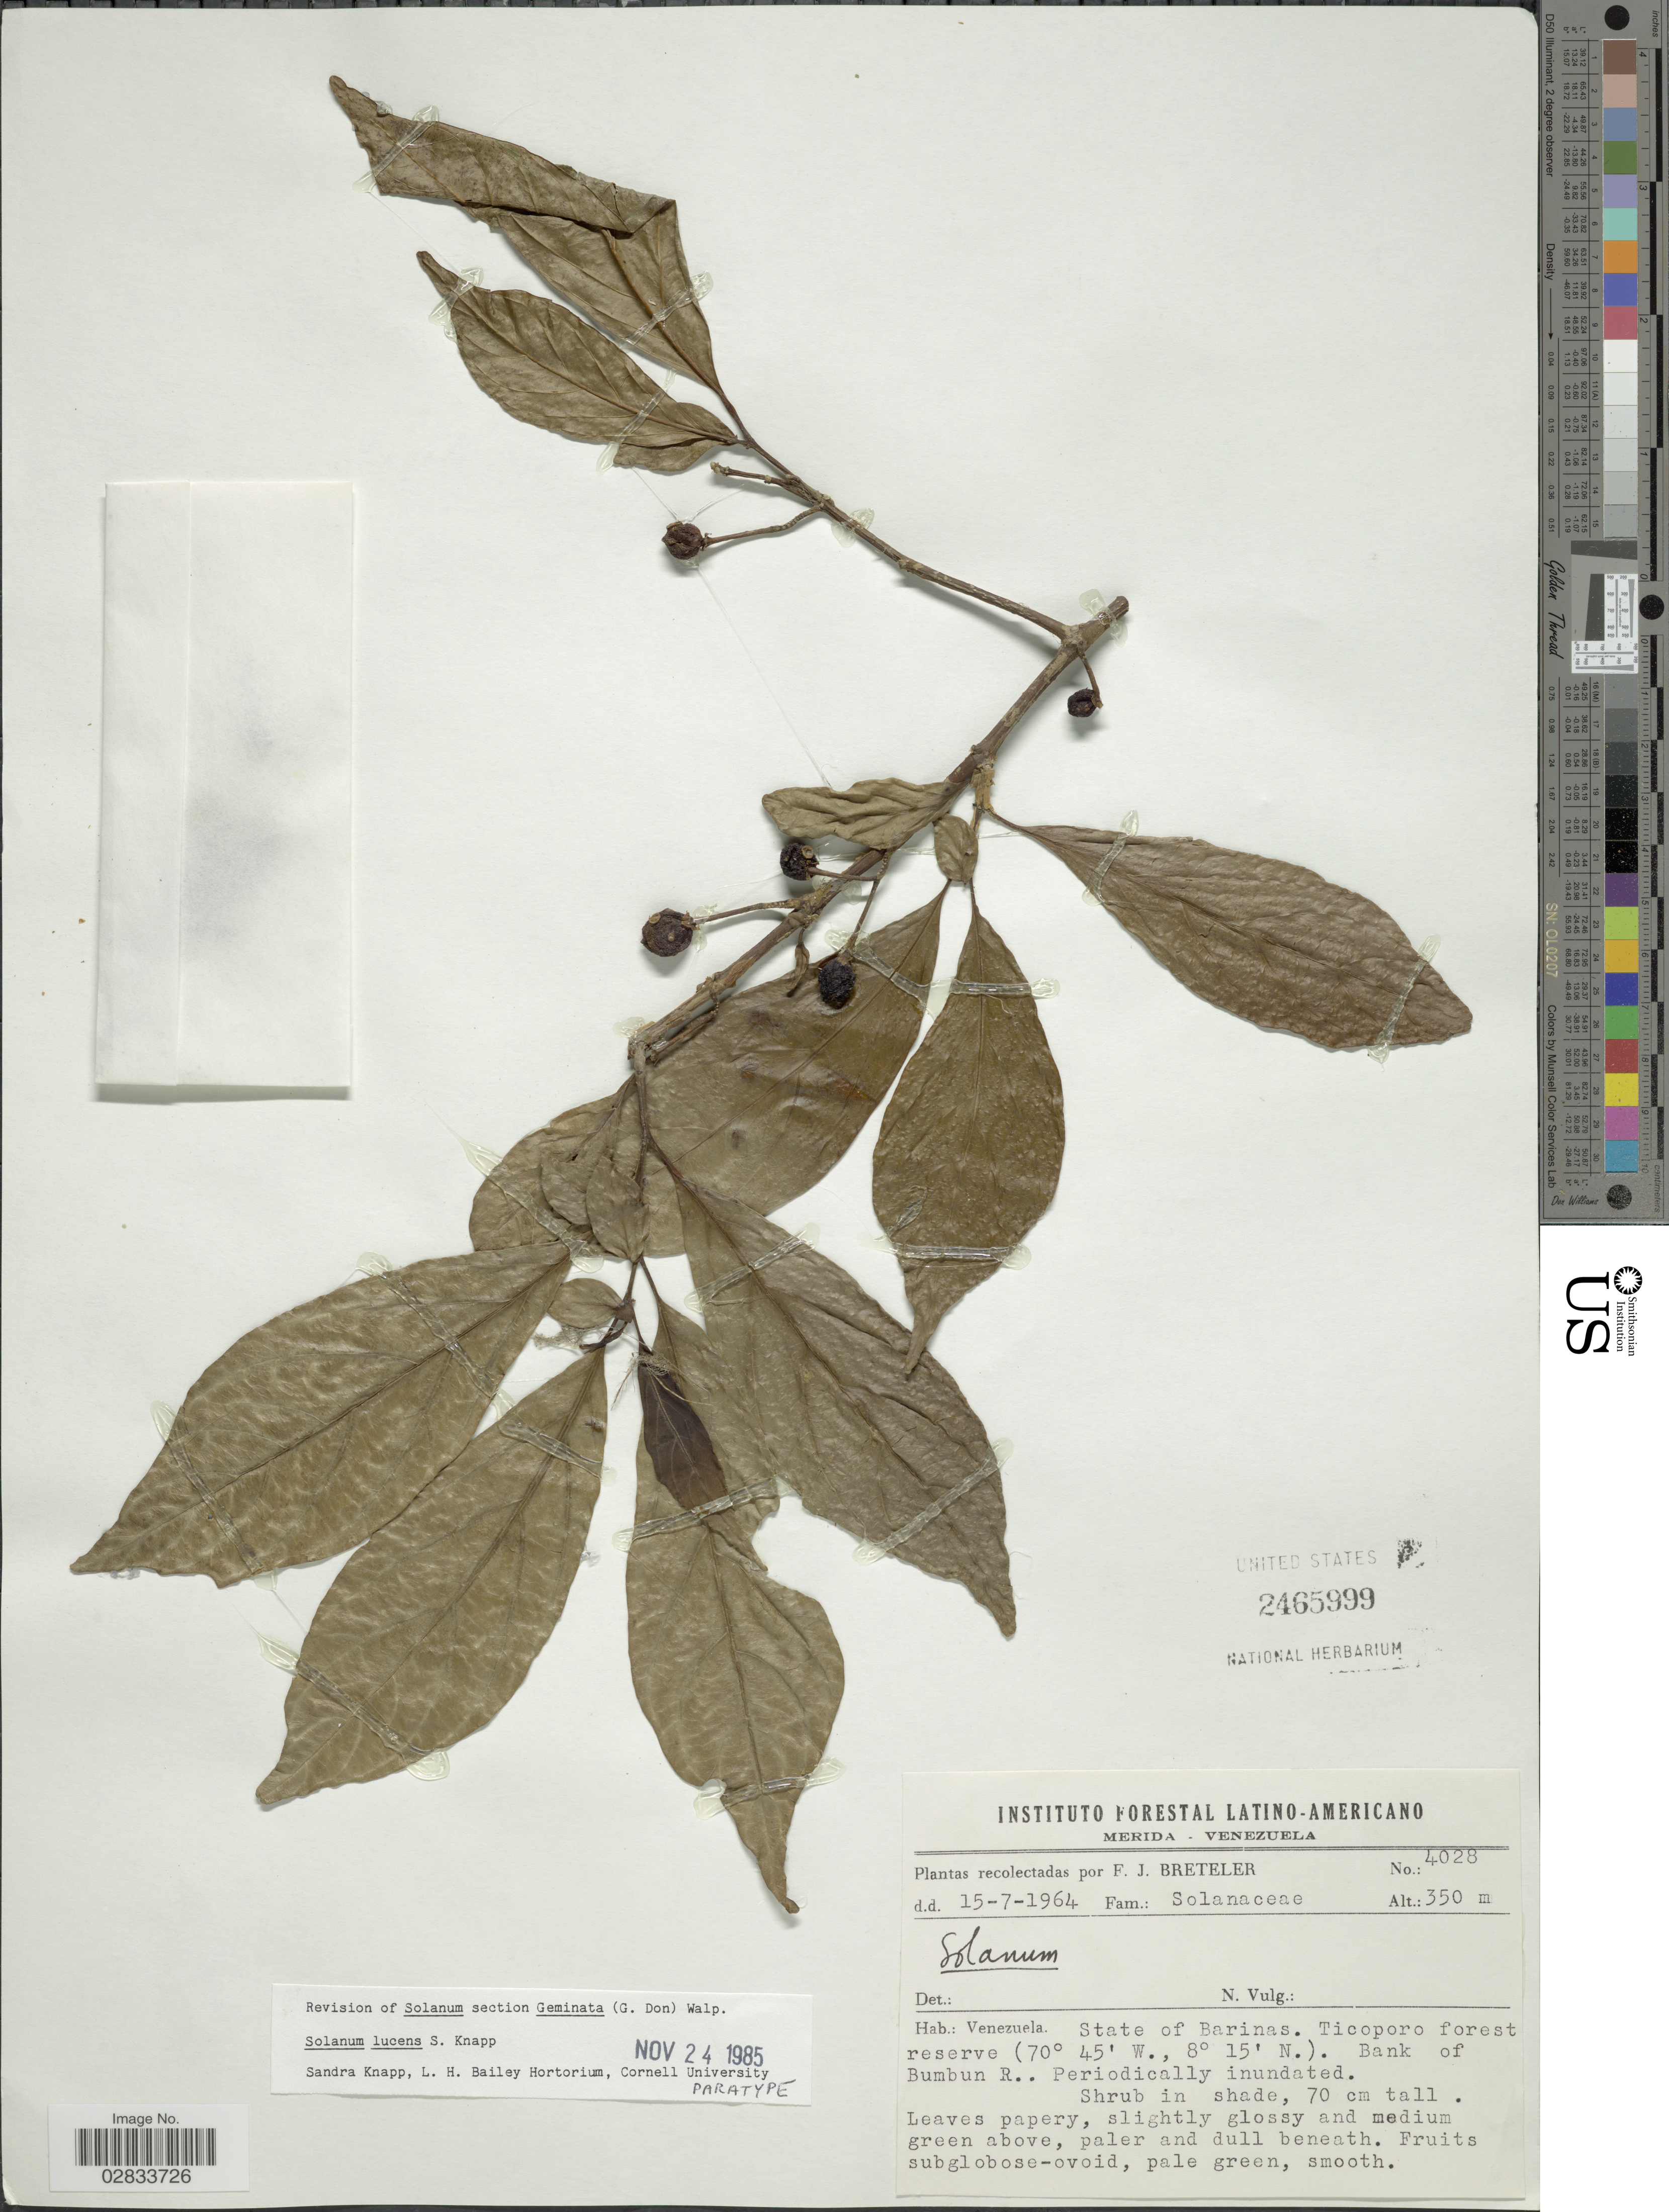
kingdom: Plantae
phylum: Tracheophyta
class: Magnoliopsida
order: Solanales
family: Solanaceae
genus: Solanum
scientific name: Solanum lucens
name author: S. Knapp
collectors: F. J. Breteler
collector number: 4028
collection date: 1964-07-15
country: Venezuela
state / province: Barinas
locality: State of Barinas, Ticoporo forest reserve, Bank of Bumbun R.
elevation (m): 350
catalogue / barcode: US 2465999